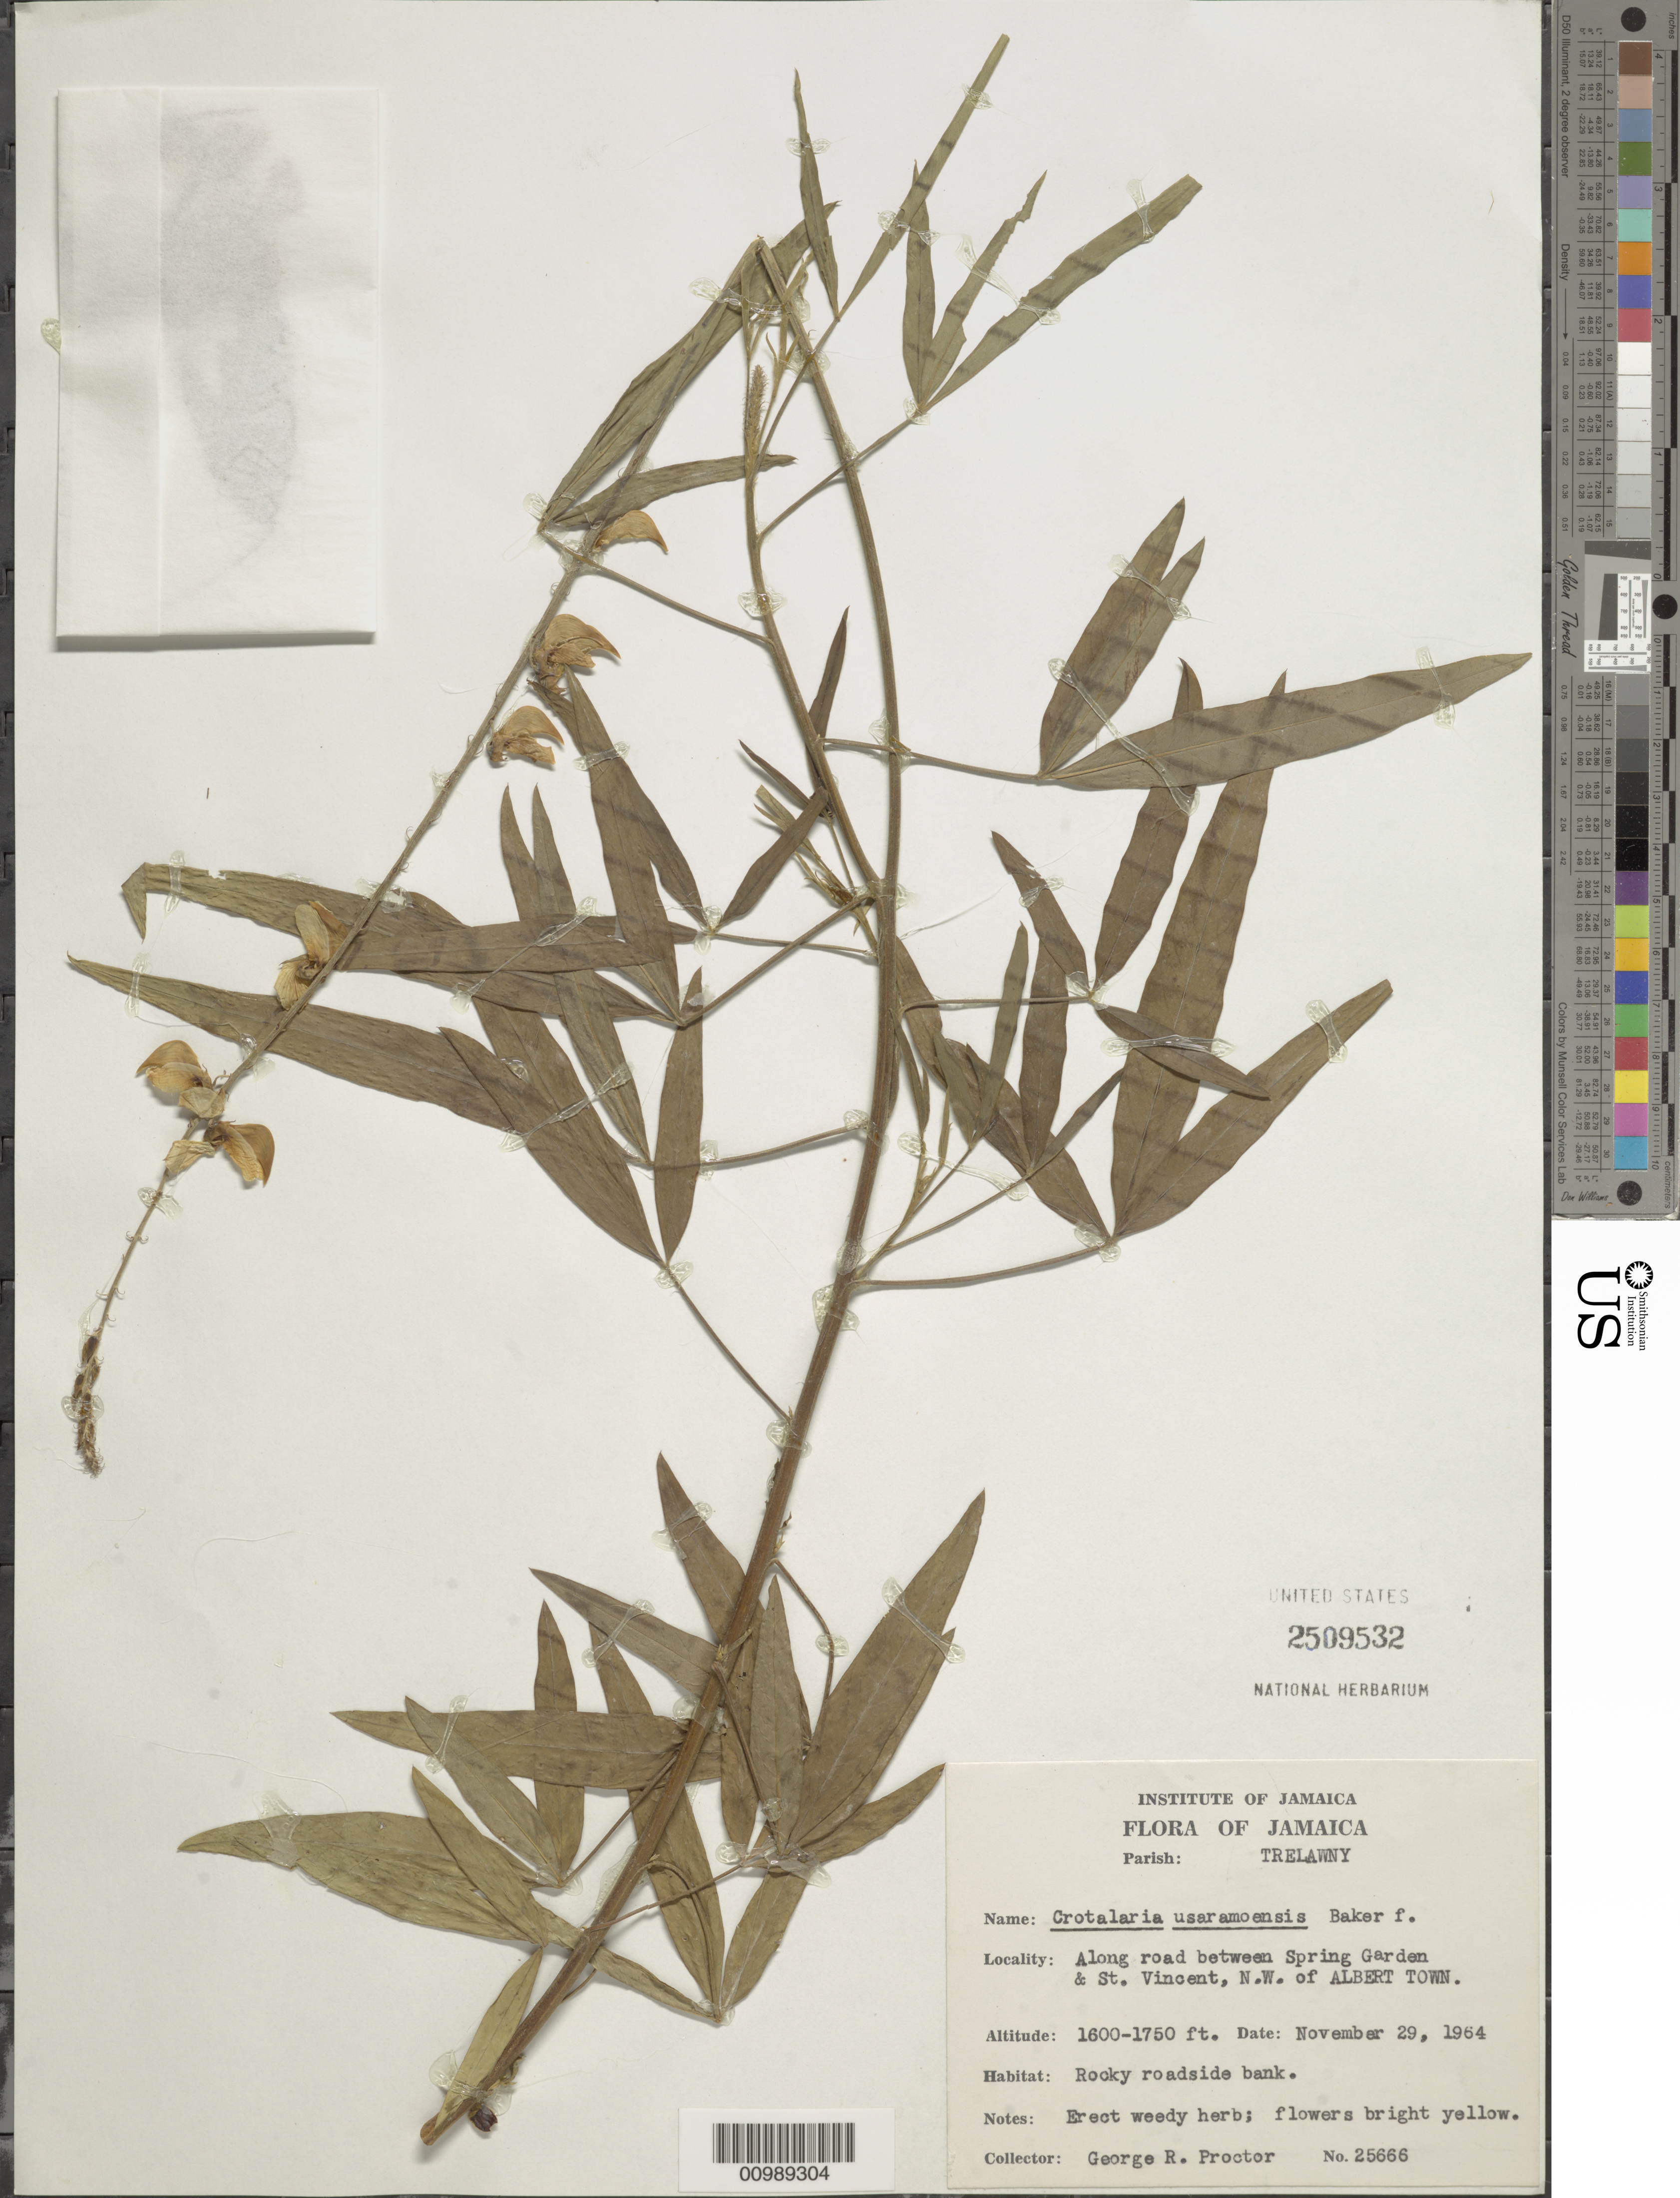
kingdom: Plantae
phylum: Tracheophyta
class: Magnoliopsida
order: Fabales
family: Fabaceae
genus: Crotalaria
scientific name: Crotalaria zanzibarica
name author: Benth.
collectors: G. R. Proctor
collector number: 25666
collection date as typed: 29 Nov 1964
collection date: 1964-11-29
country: Jamaica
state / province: Trelawny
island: Jamaica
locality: Along road between Spring Garden and St. Vincent, NW of Albert Town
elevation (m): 488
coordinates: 0 N, 0 E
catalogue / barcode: US 2509532